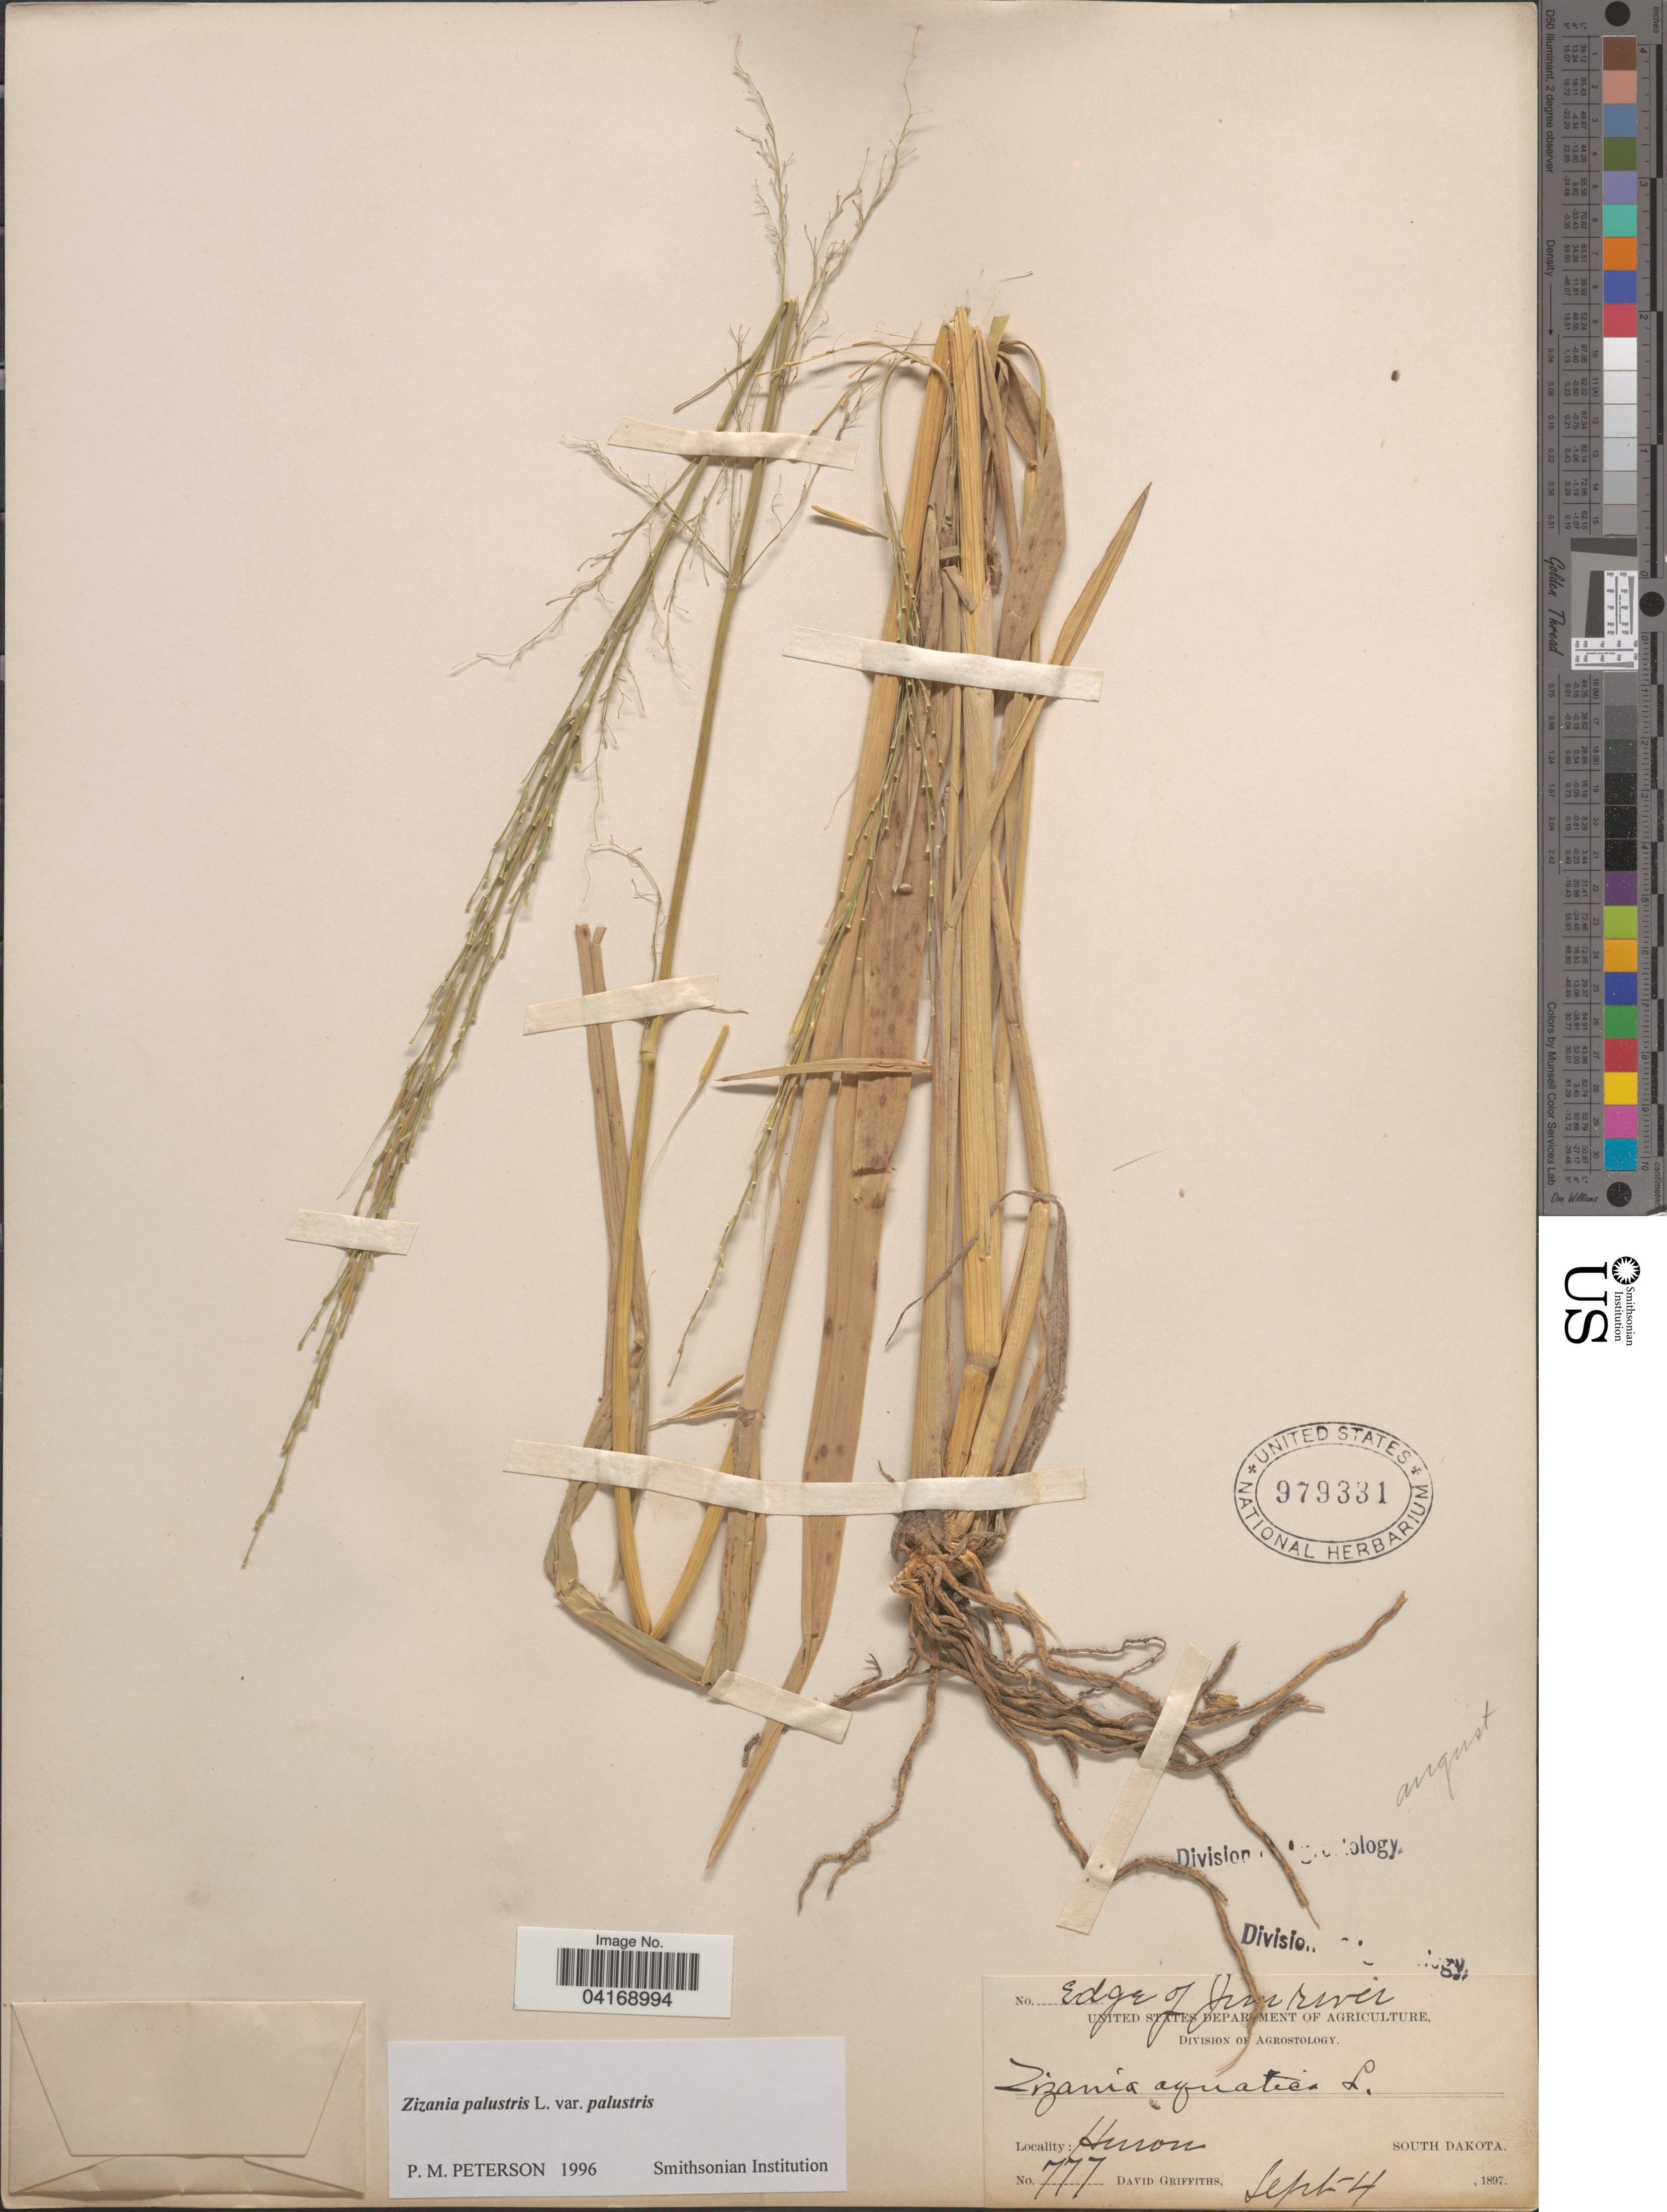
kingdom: Plantae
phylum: Tracheophyta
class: Liliopsida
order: Poales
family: Poaceae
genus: Zizania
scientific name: Zizania palustris var. palustris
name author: L.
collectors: D. Griffiths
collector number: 777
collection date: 1897-09-04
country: United States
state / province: South Dakota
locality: Edge of Jim river. Huron.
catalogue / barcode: US 979331